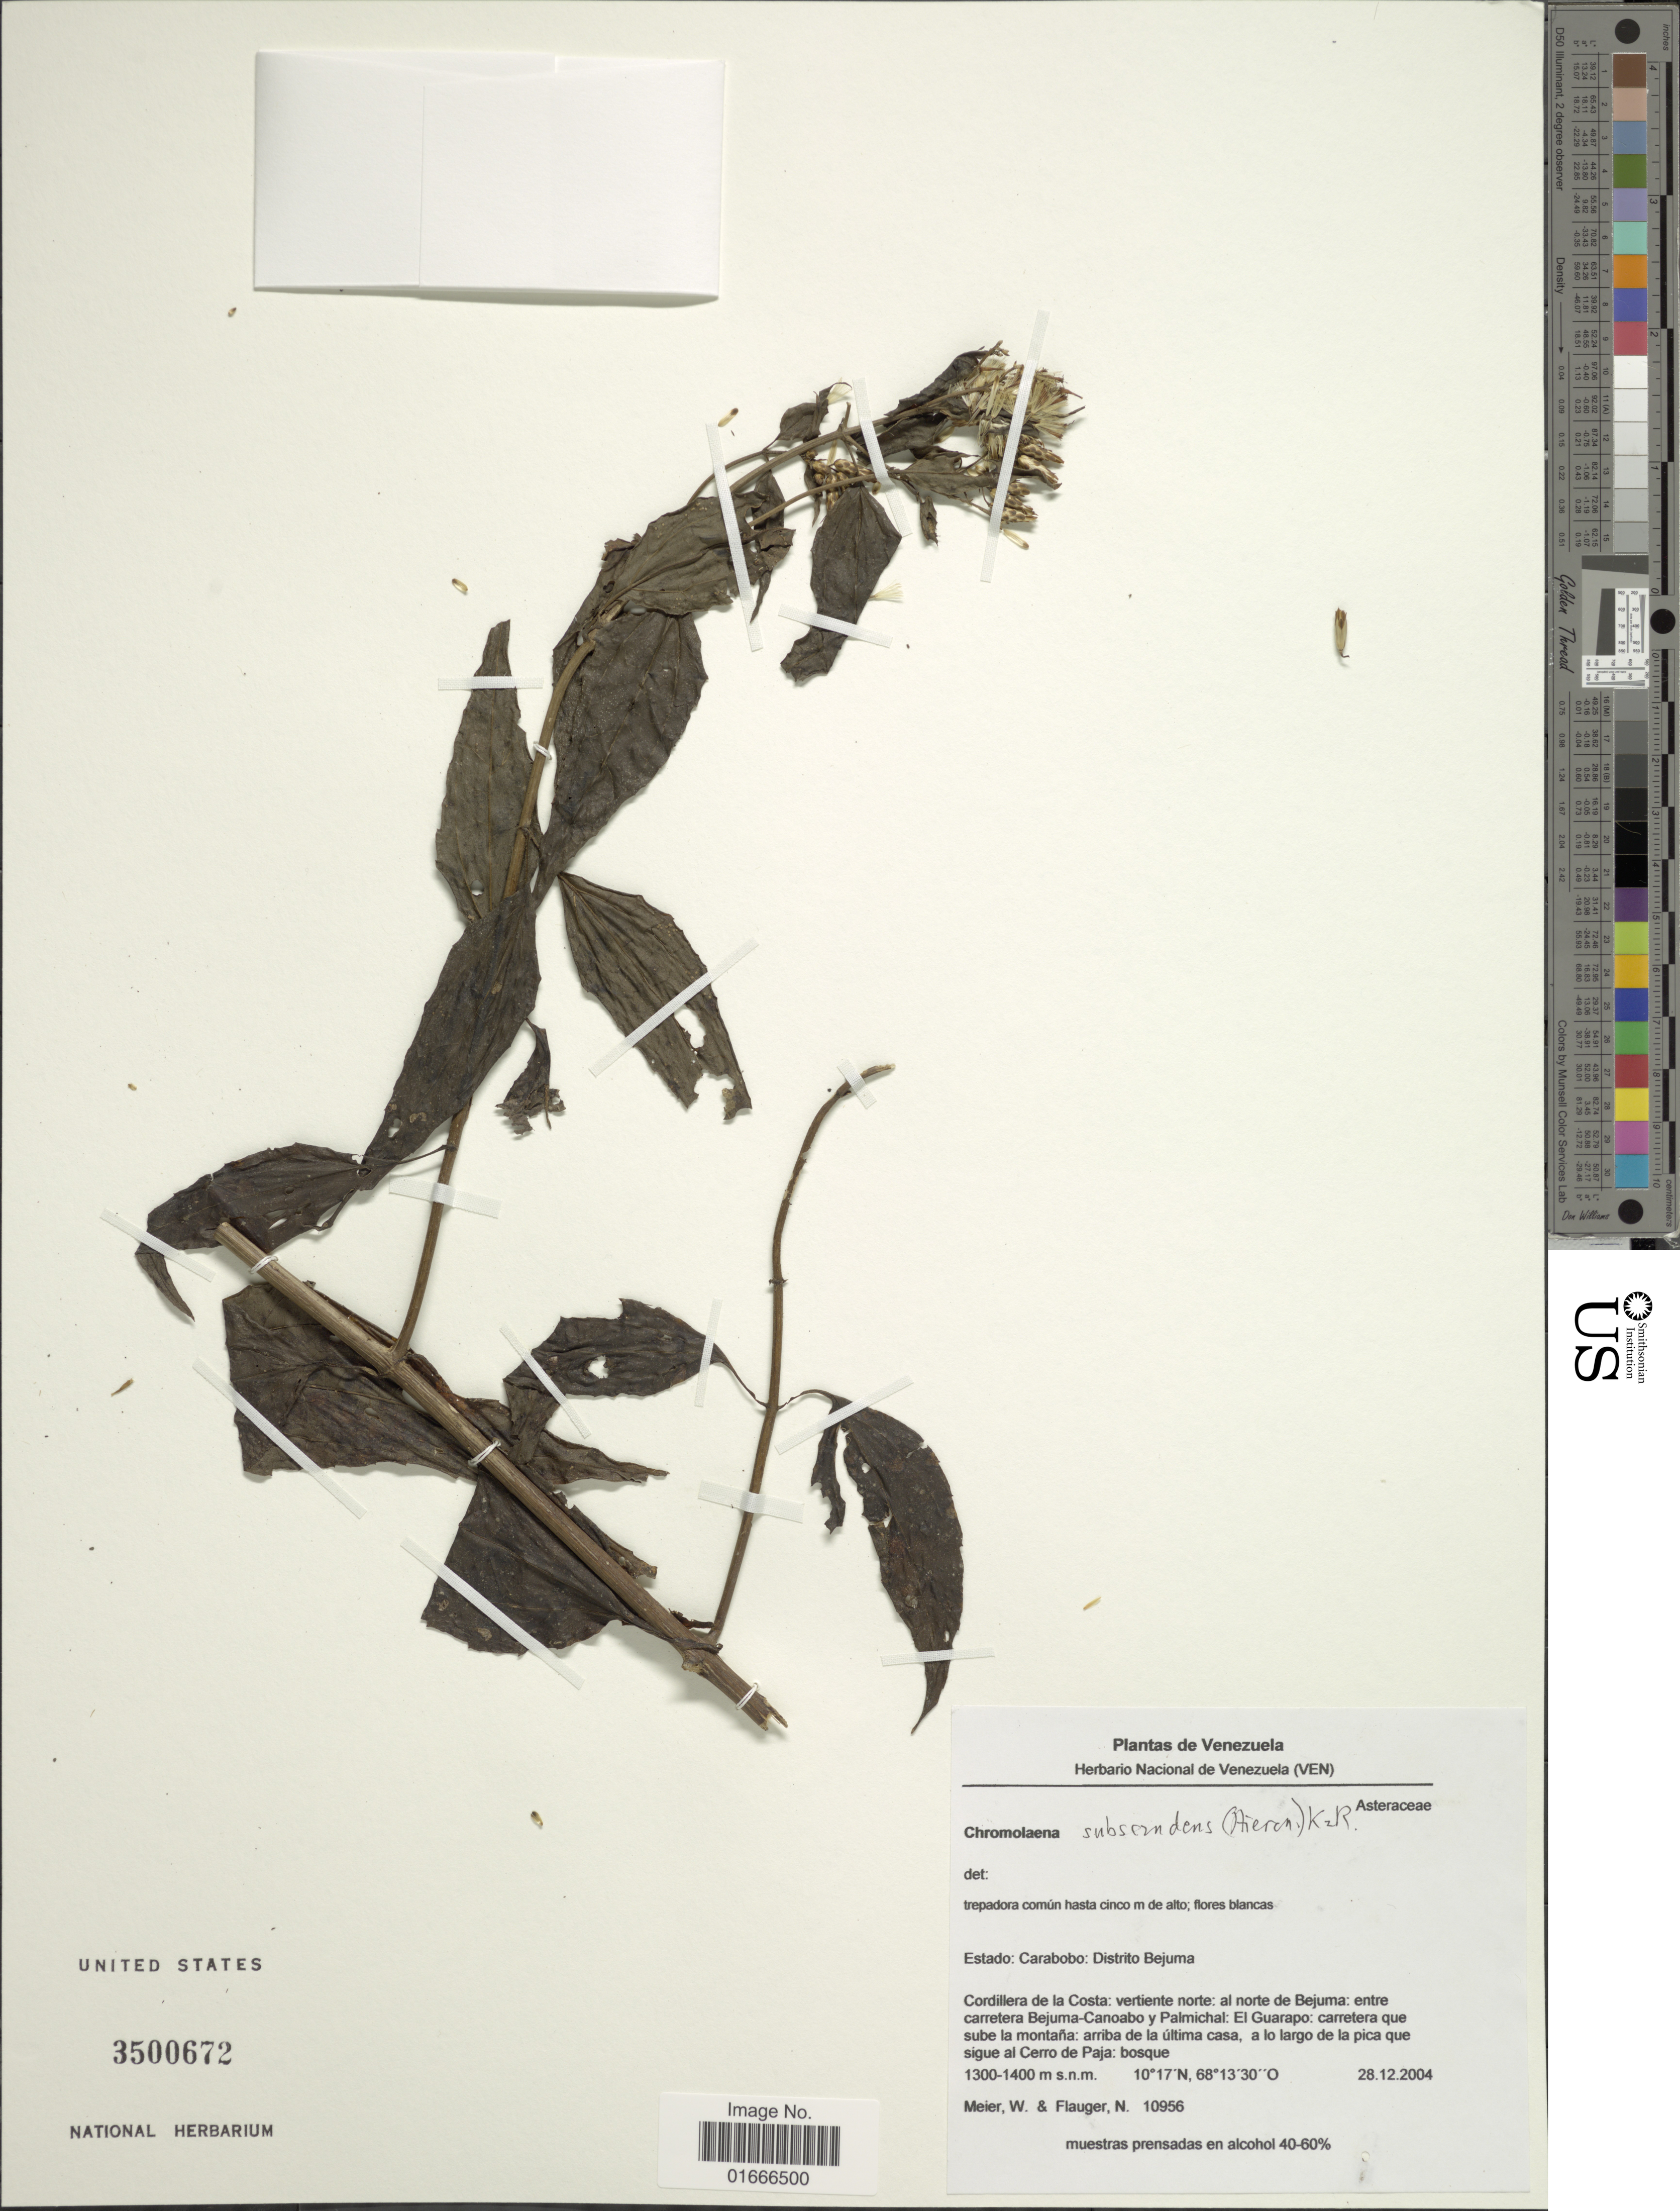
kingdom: Plantae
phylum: Tracheophyta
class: Magnoliopsida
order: Asterales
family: Asteraceae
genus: Chromolaena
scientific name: Chromolaena subscandens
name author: (Hieron.) R.M. King & H. Rob.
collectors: W. Meier & N. Flauger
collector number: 10956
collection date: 2004-12-28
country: Venezuela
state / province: Carabobo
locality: Distrito Bejuma, Cordillera de la Costa, vertiente norte, al norte de Bejuma, entre carretera Bejuma-Canoabo y Palmichal, El Guarapo, Cerro de Paja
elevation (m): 1300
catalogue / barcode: US 3500672